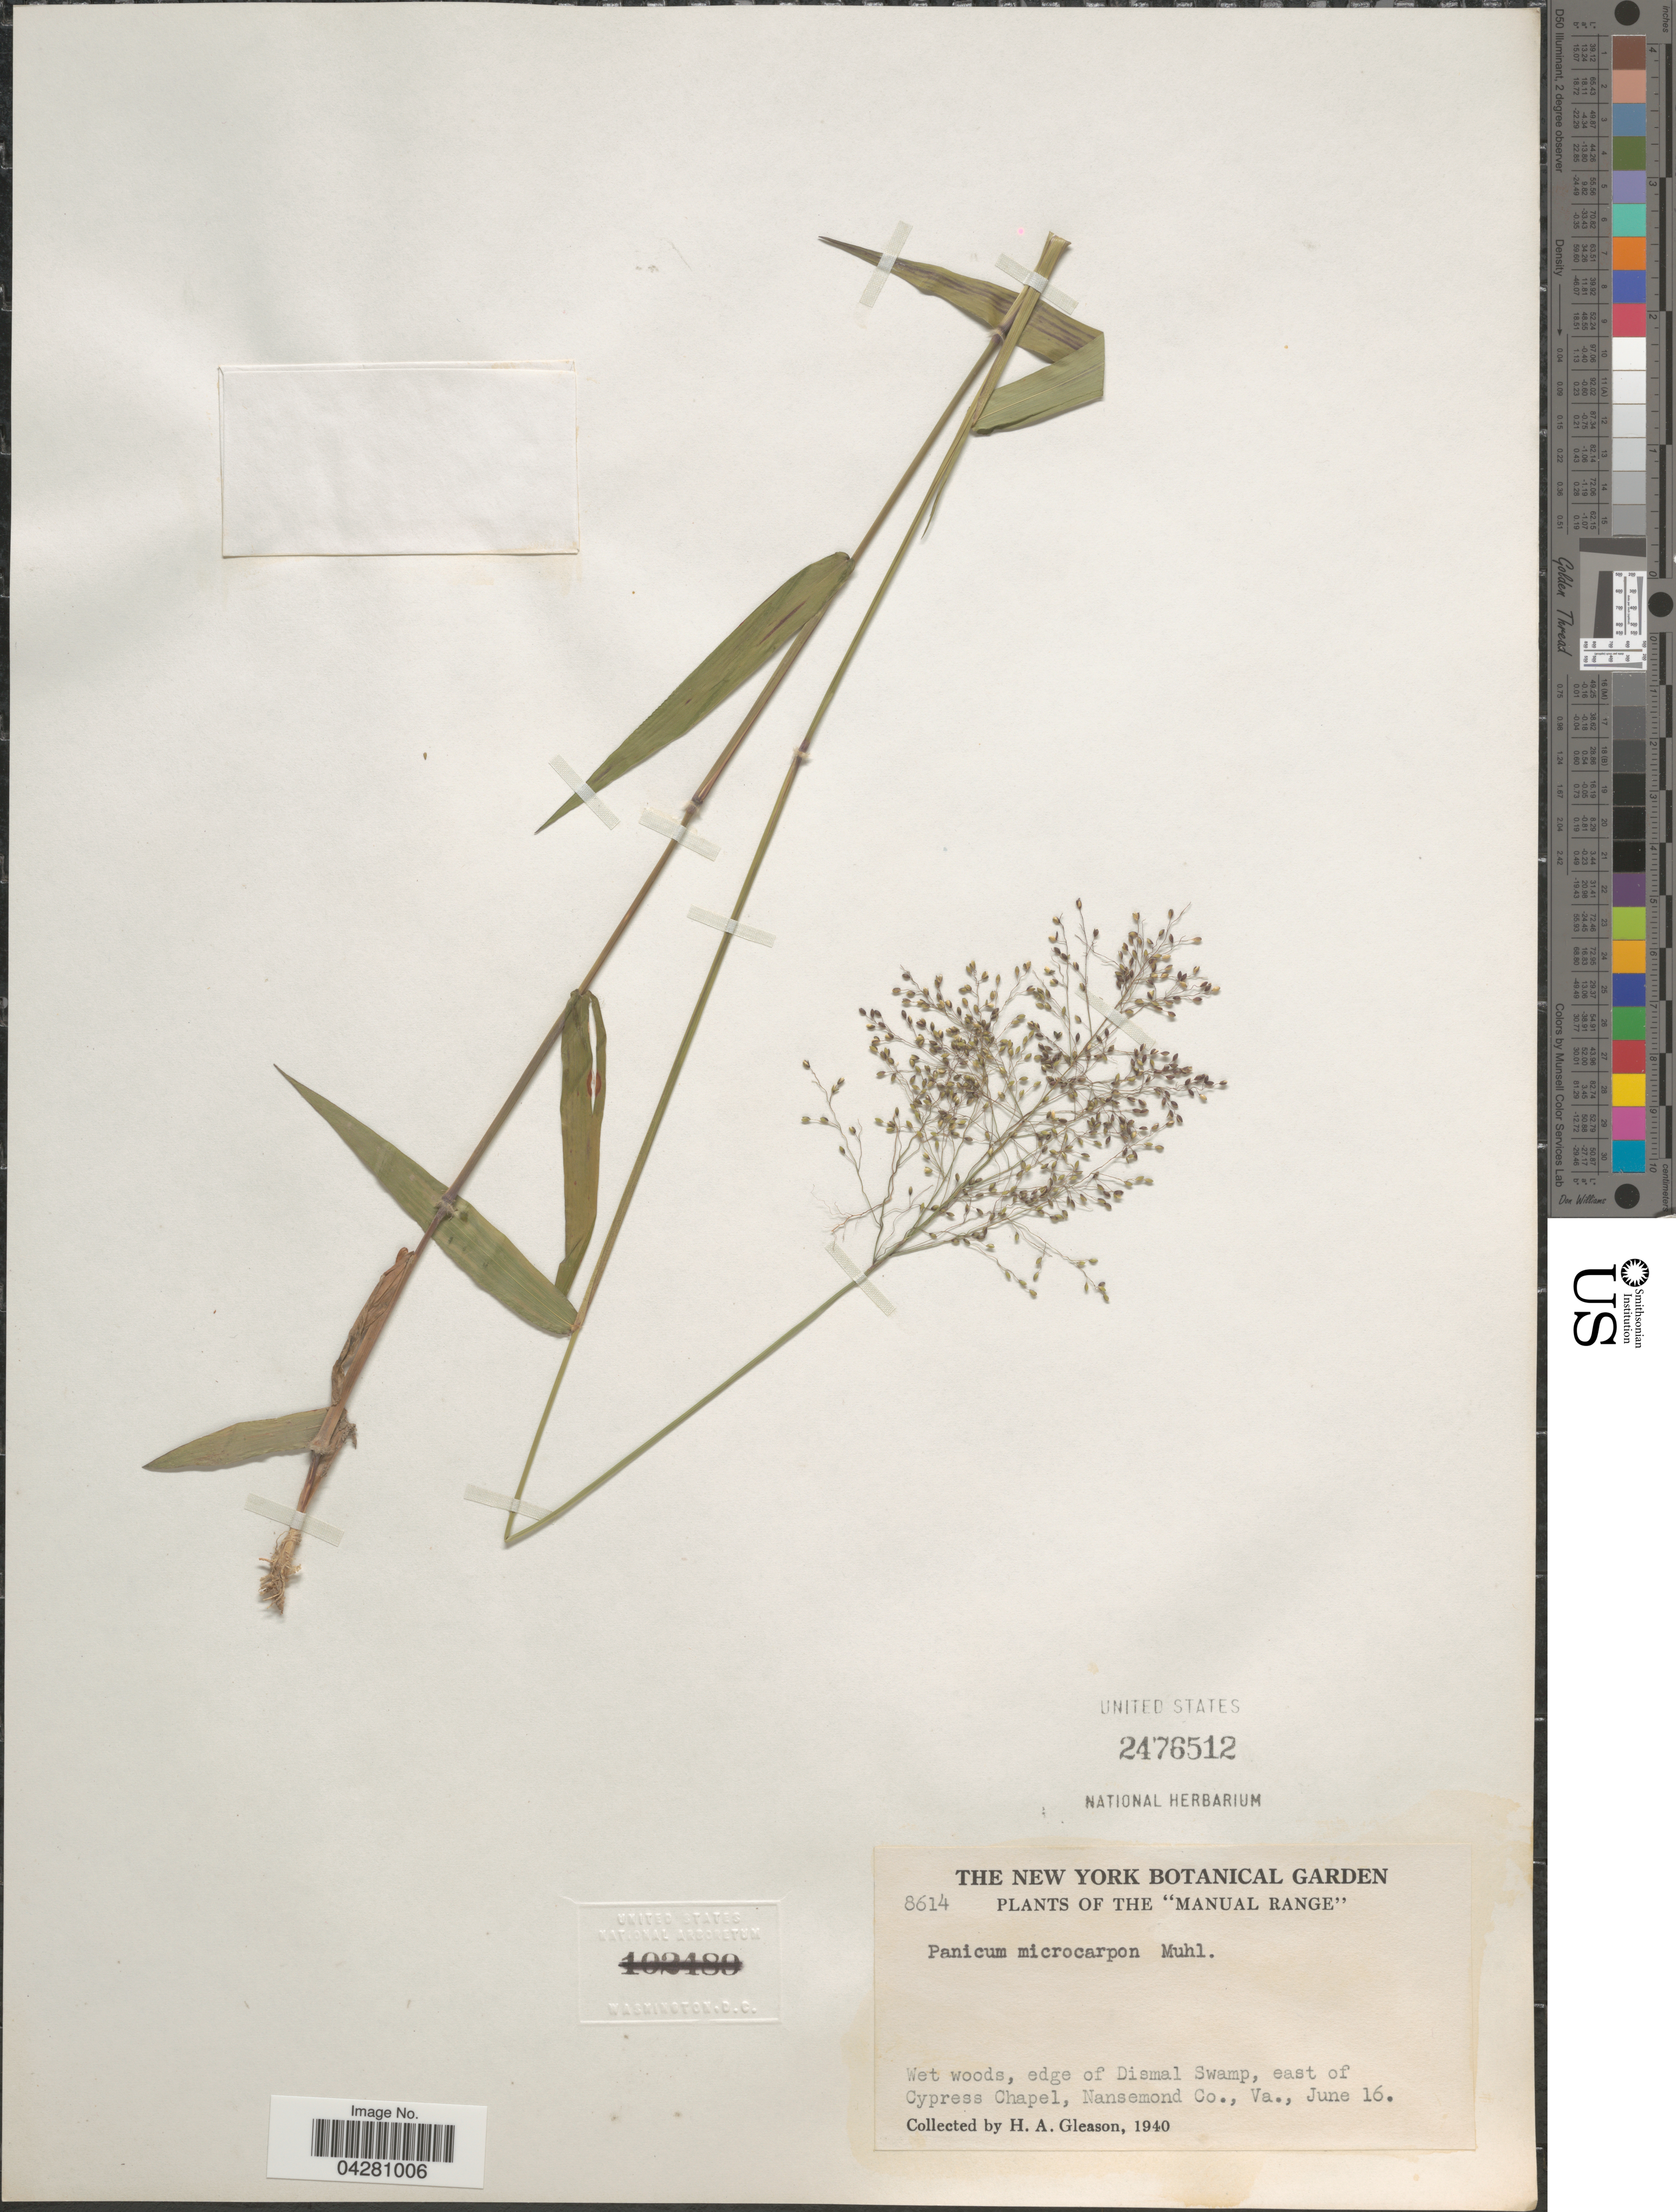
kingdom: Plantae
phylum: Tracheophyta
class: Liliopsida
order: Poales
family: Poaceae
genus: Dichanthelium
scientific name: Dichanthelium dichotomum var. dichotomum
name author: (L.) Gould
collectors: H. A. Gleason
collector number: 8614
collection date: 1940-06-16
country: United States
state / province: Virginia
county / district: City of Suffolk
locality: The "Manual Range". Wet woods, edge of Dismal Swamp, east of Cypress Chapel, Nansemond Co.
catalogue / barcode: US 2476512